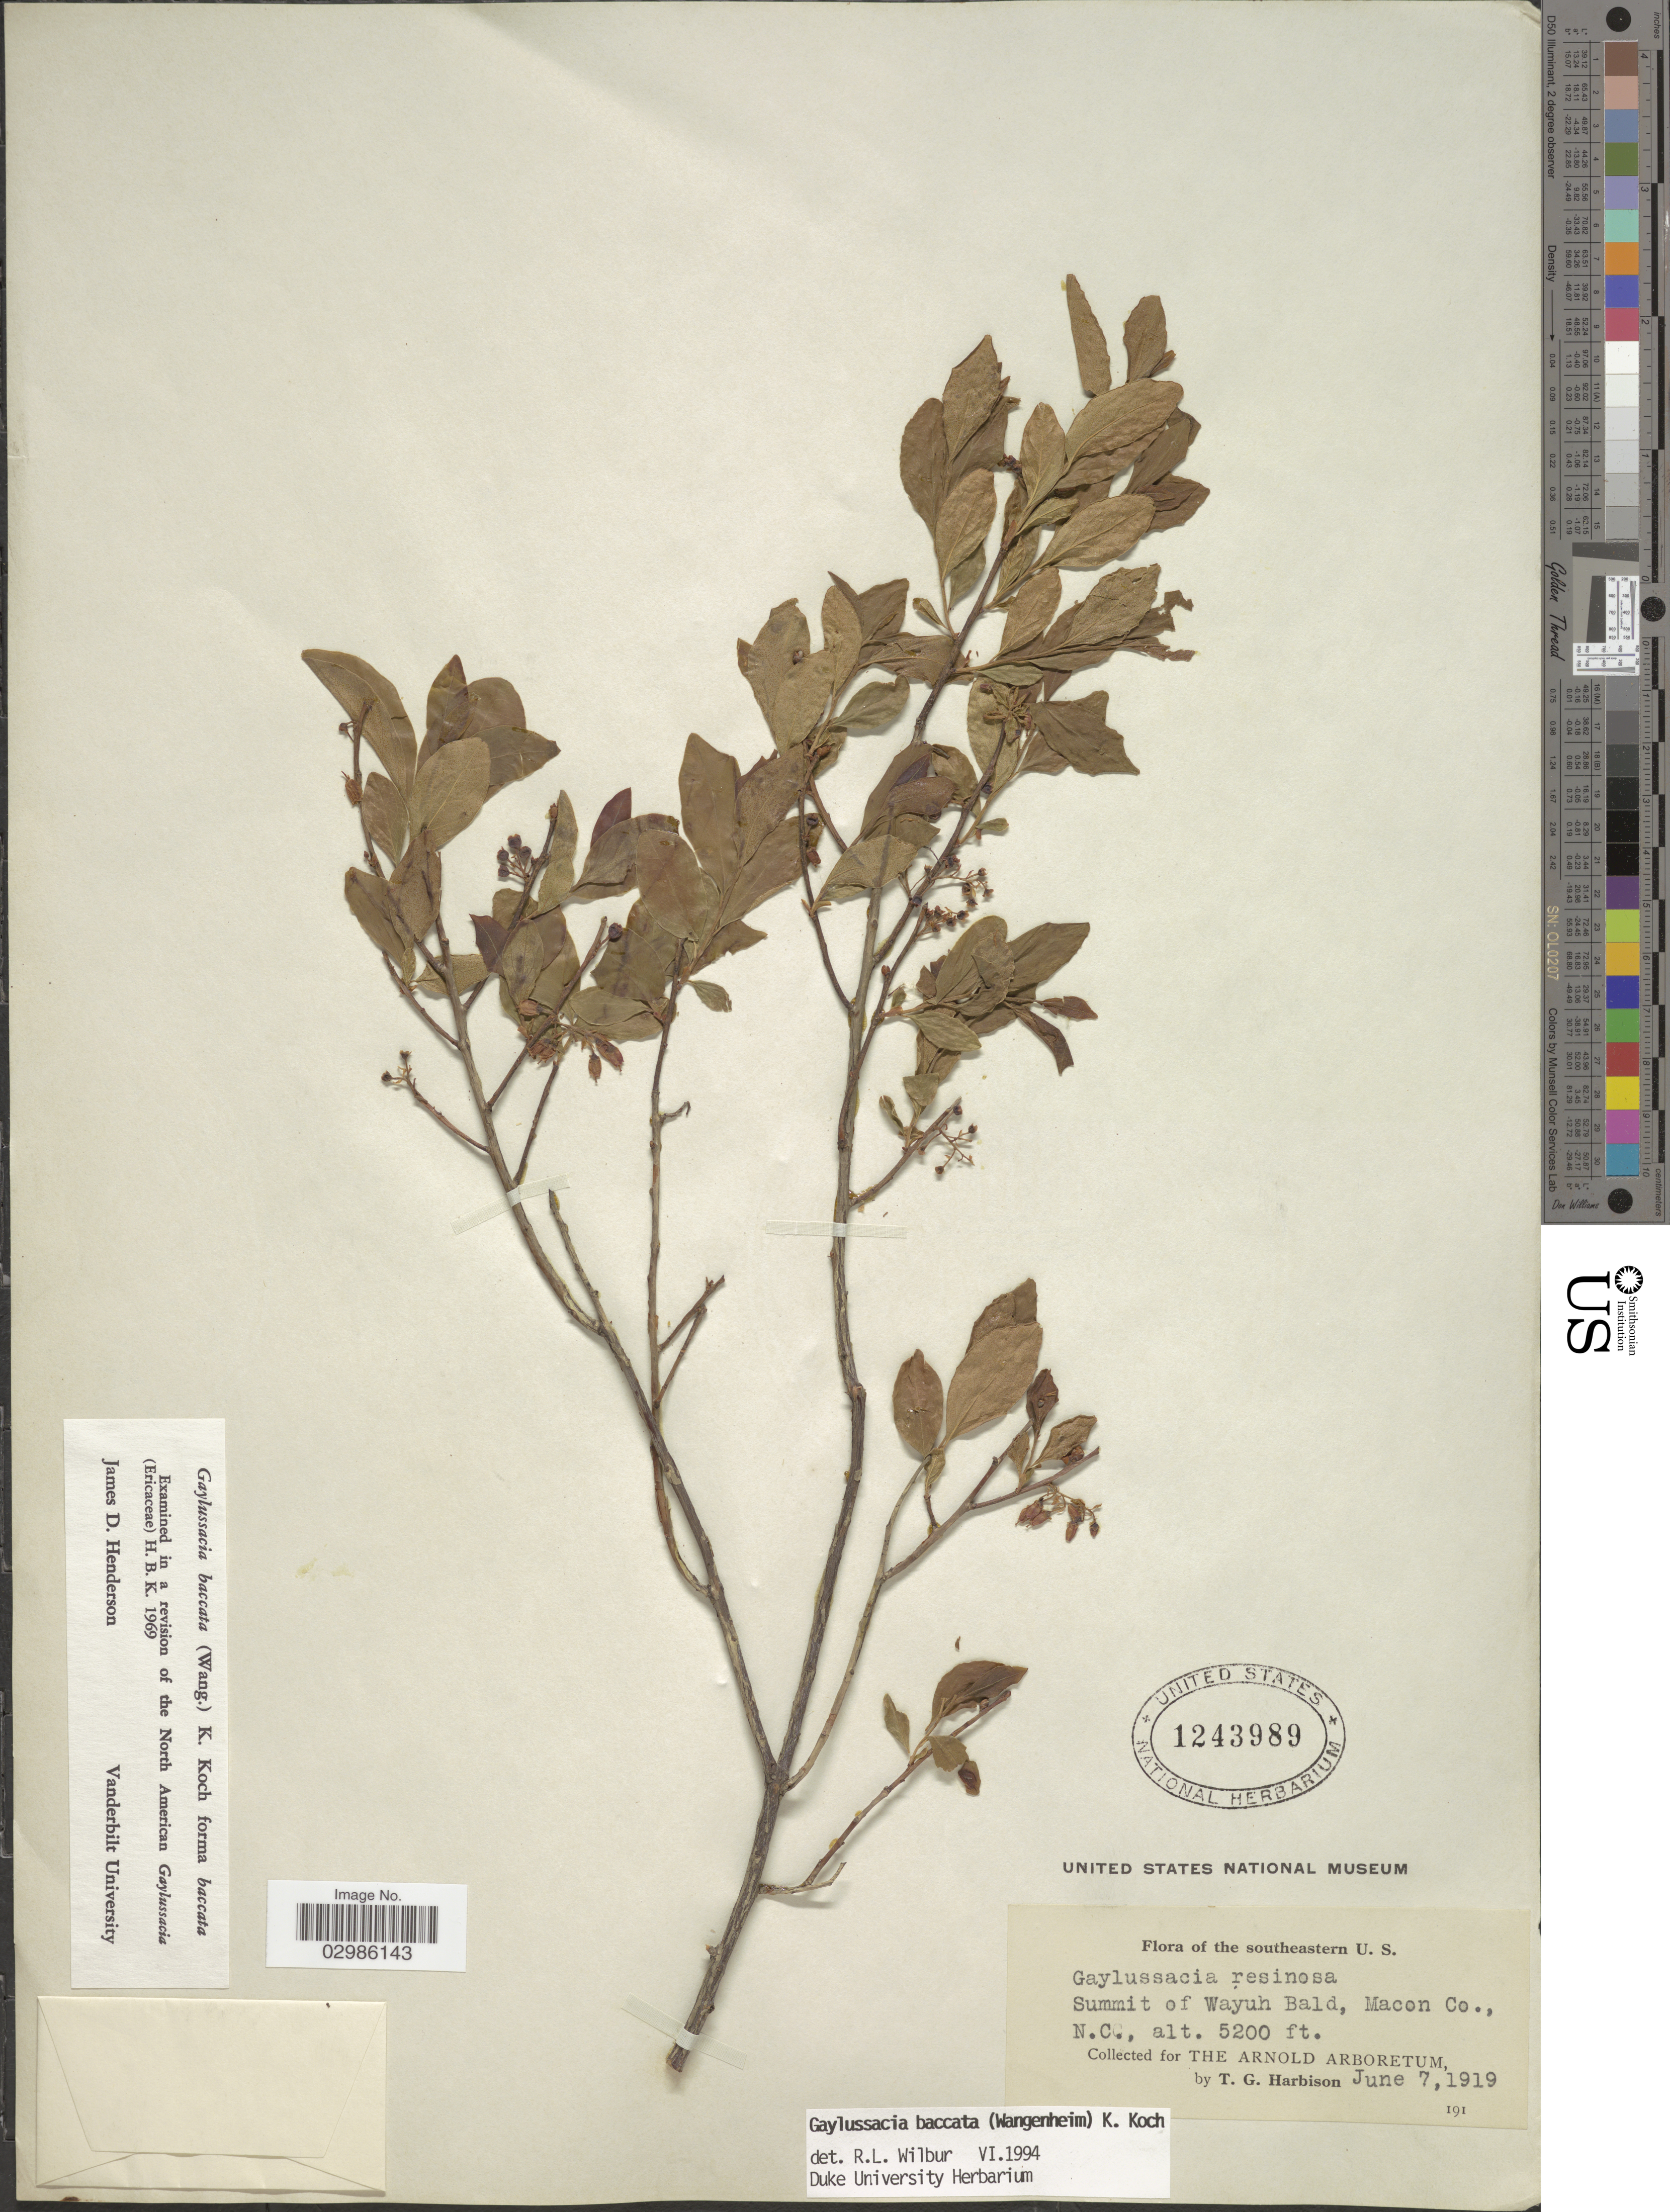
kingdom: Plantae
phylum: Tracheophyta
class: Magnoliopsida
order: Ericales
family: Ericaceae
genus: Gaylussacia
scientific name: Gaylussacia baccata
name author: (Wangenh.) K. Koch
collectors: T. Harbison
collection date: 1919-06-07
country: United States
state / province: North Carolina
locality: Summit of Wayuh Bald, Macon Co.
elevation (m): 1585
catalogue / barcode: US 1243989